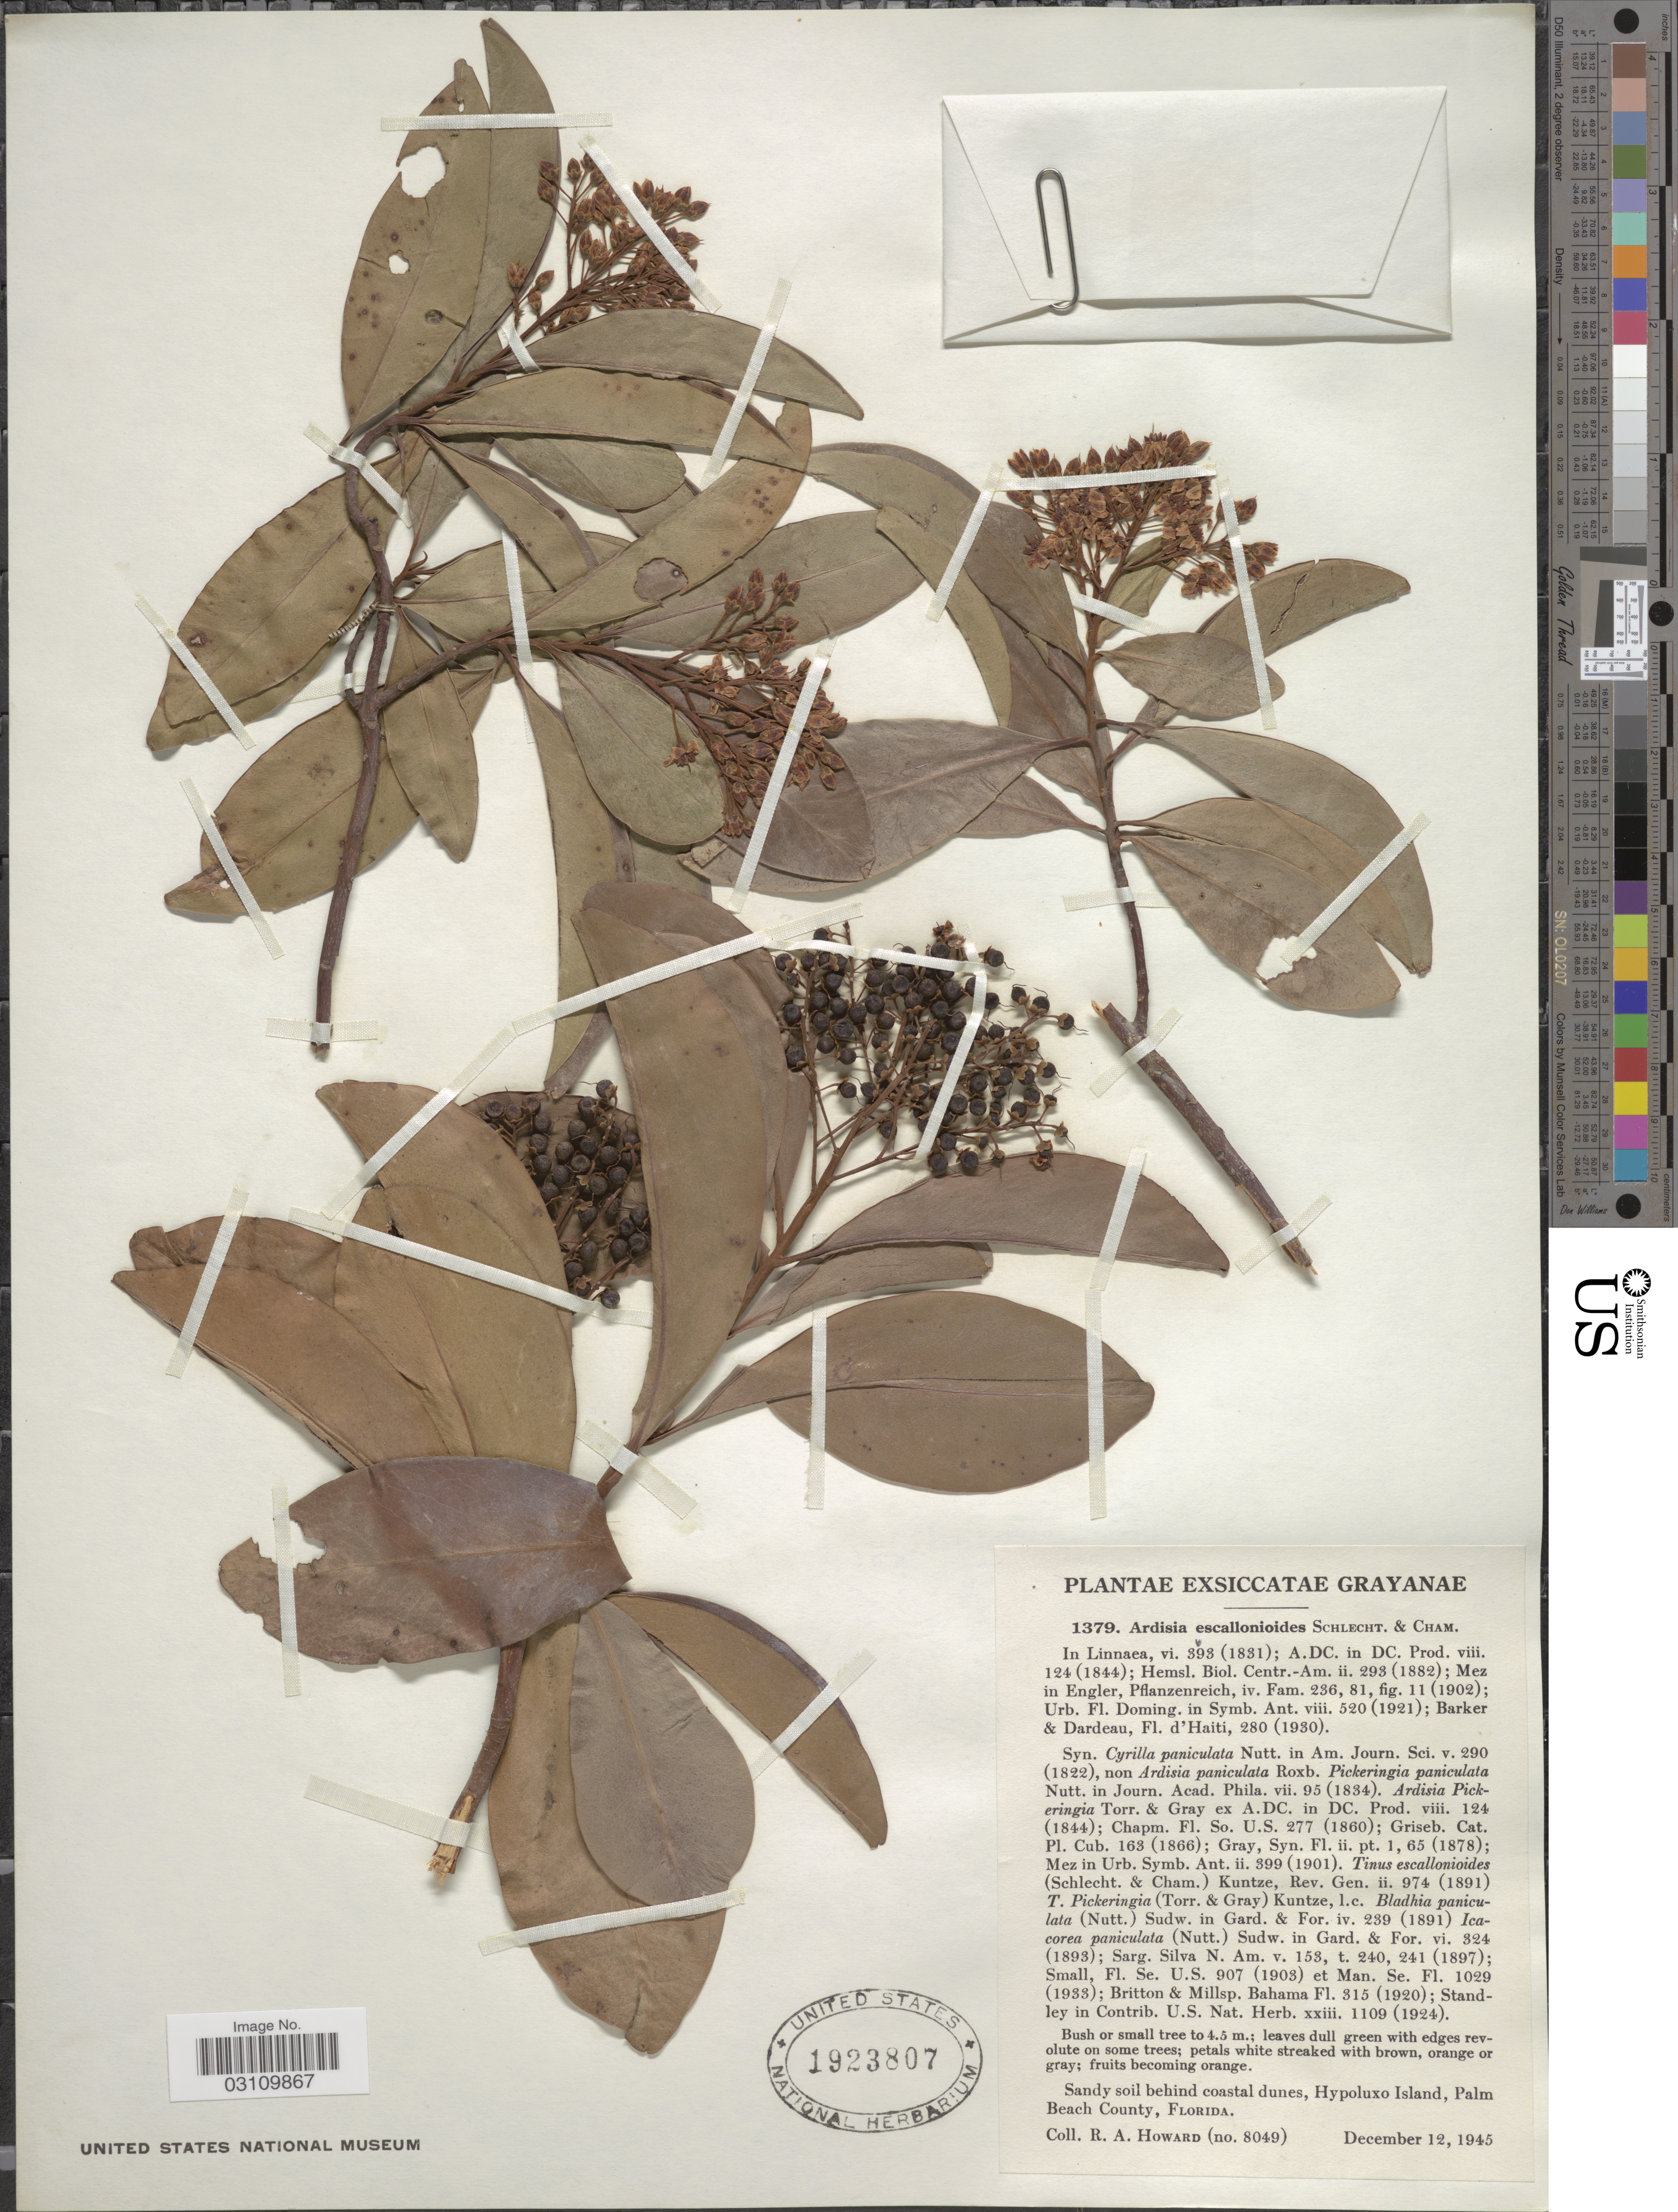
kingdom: Plantae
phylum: Tracheophyta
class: Magnoliopsida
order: Ericales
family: Primulaceae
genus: Ardisia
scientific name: Ardisia escallonioides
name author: Schltdl. & Cham.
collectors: R. A. Howard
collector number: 8049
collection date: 1945-12-12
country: United States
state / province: Florida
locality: Sandy soil behind coastal dunes, Hypoluxo Island, Palm Beach County.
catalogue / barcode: US 1923807